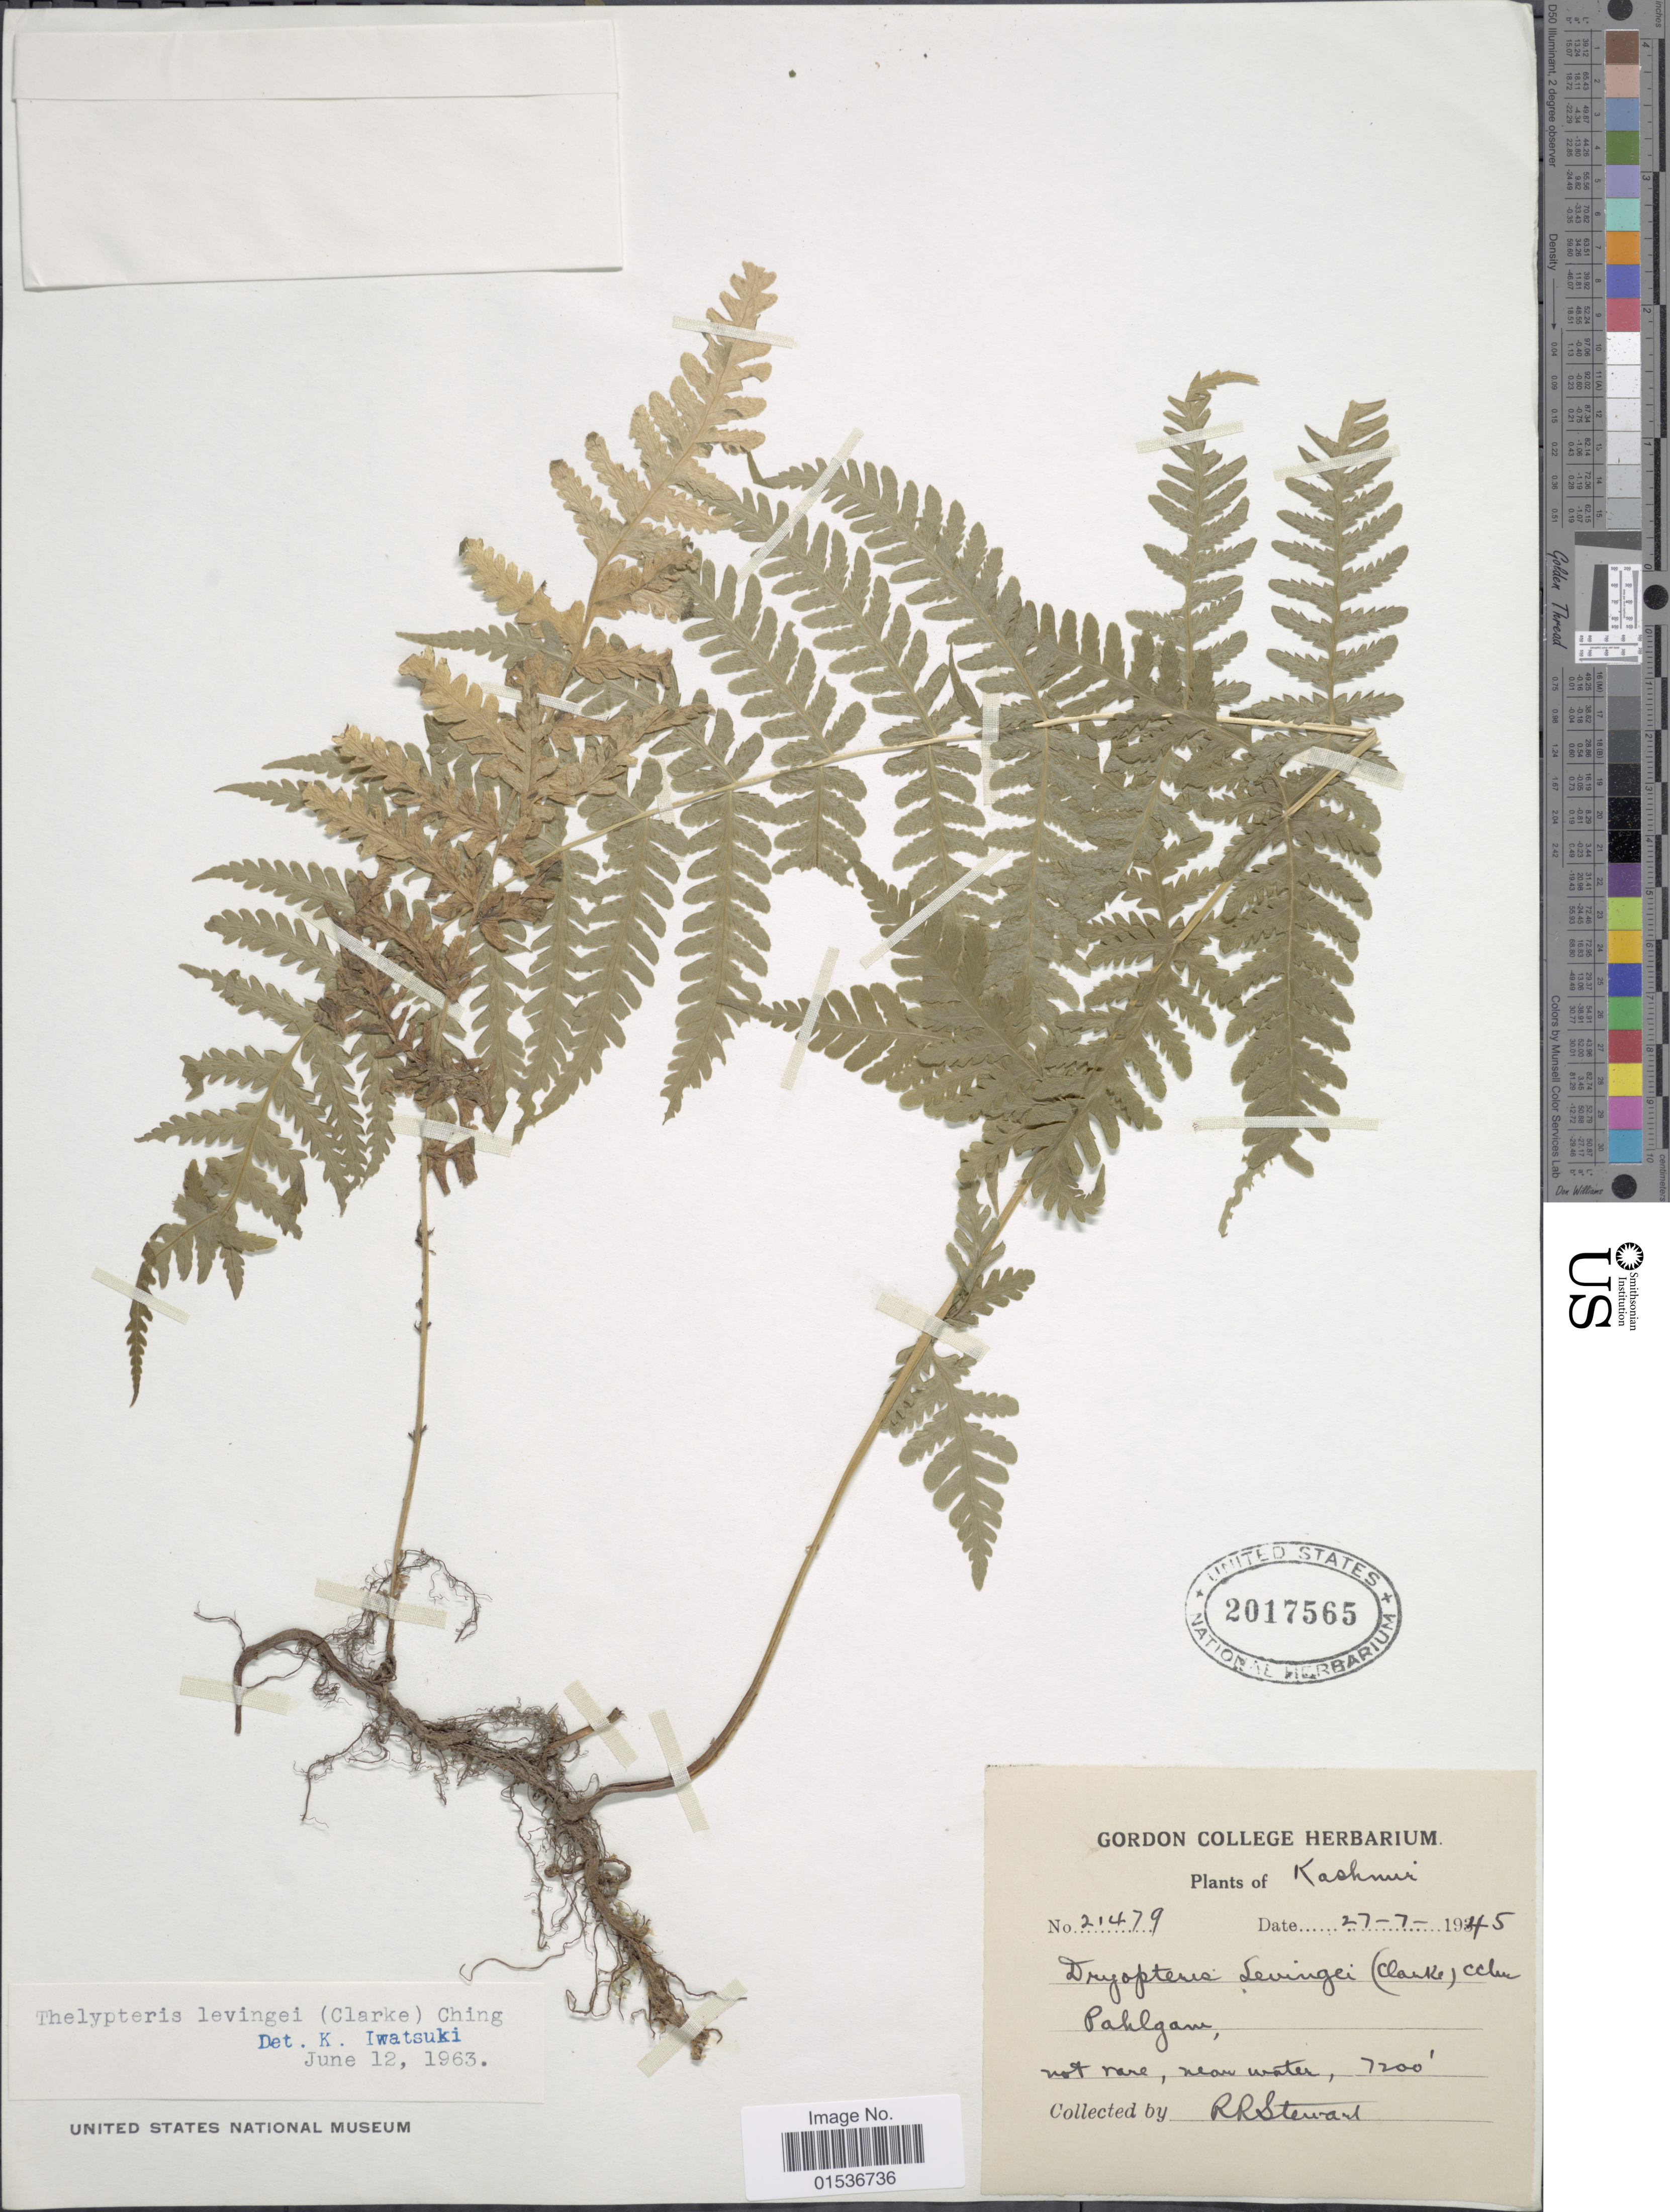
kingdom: Plantae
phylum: Tracheophyta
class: Polypodiopsida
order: Polypodiales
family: Thelypteridaceae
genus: Pseudophegopteris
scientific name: Pseudophegopteris levingei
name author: (C.B. Clarke) Ching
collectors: R. R. Stewart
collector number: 21479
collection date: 1945-07-27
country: India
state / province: Jammu and Kashmir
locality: Kashmir, Pahlgam. Near water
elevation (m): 2195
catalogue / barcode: US 2017565